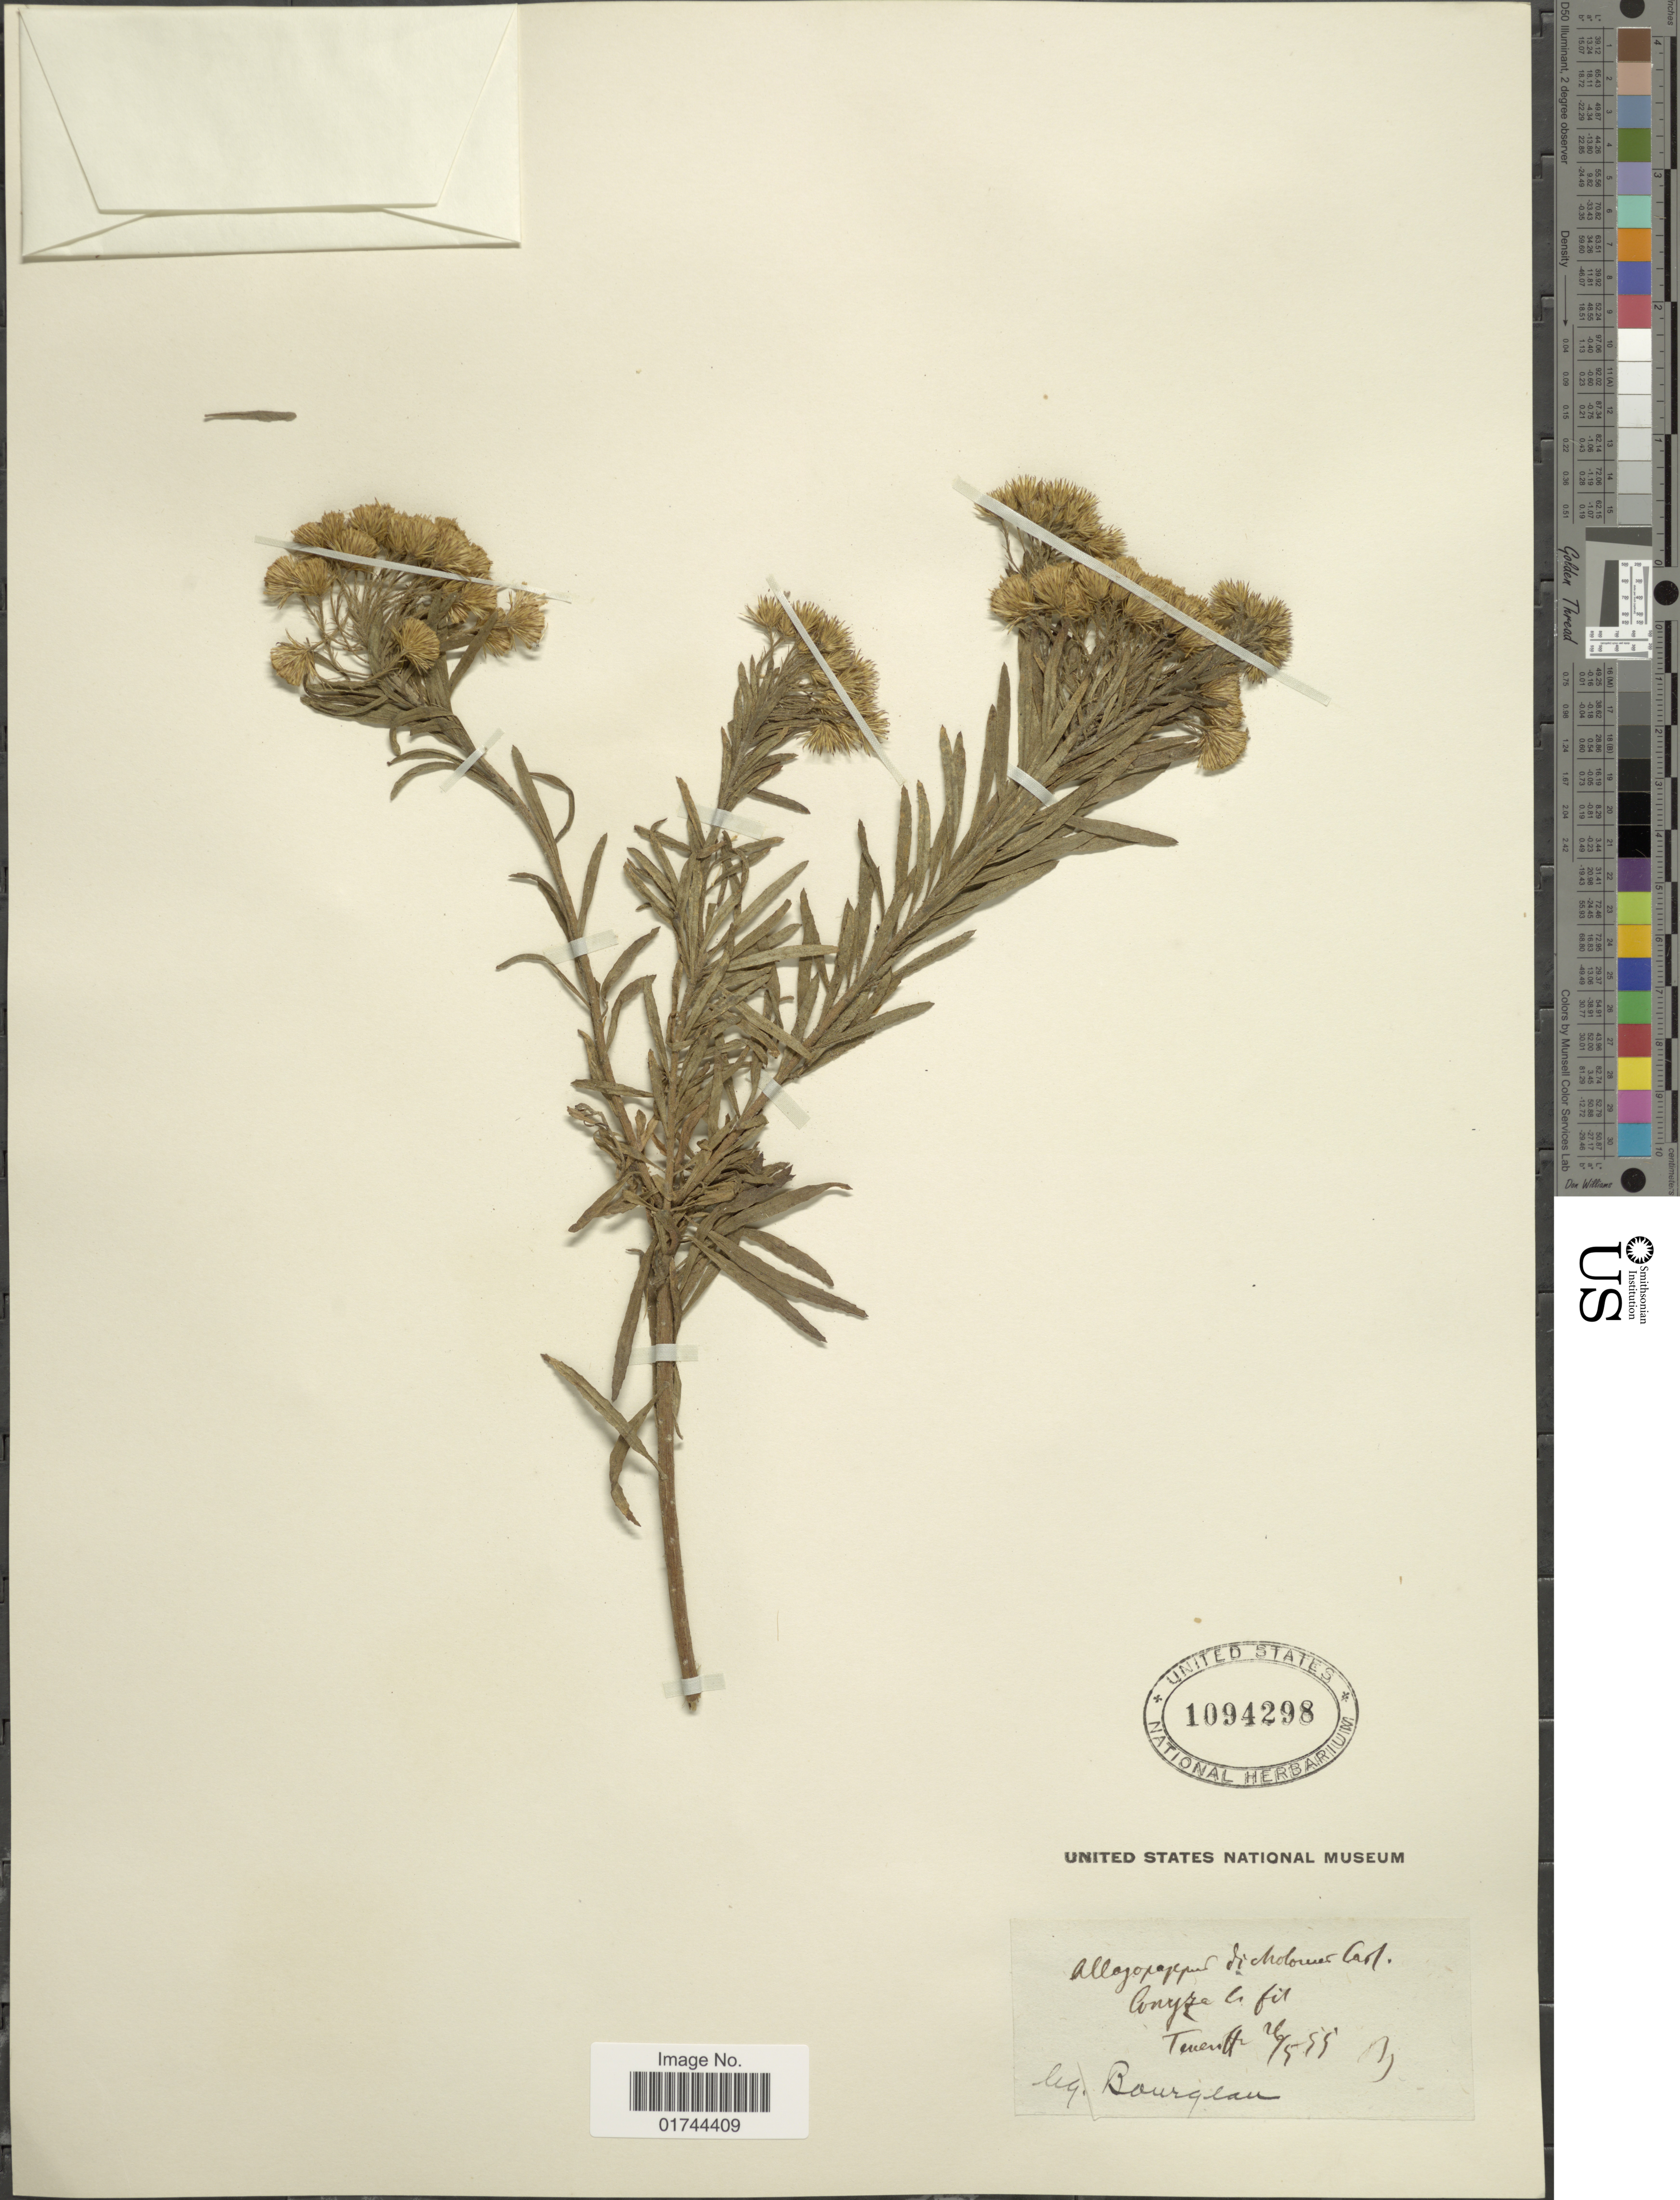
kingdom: Plantae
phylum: Tracheophyta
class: Magnoliopsida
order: Asterales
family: Asteraceae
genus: Allagopappus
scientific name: Allagopappus dichotomus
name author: Cass.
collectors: Bourgeau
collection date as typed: Transcribed d/m/y: 26/5/99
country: Spain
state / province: Canarias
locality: Tenerife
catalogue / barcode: US 1094298